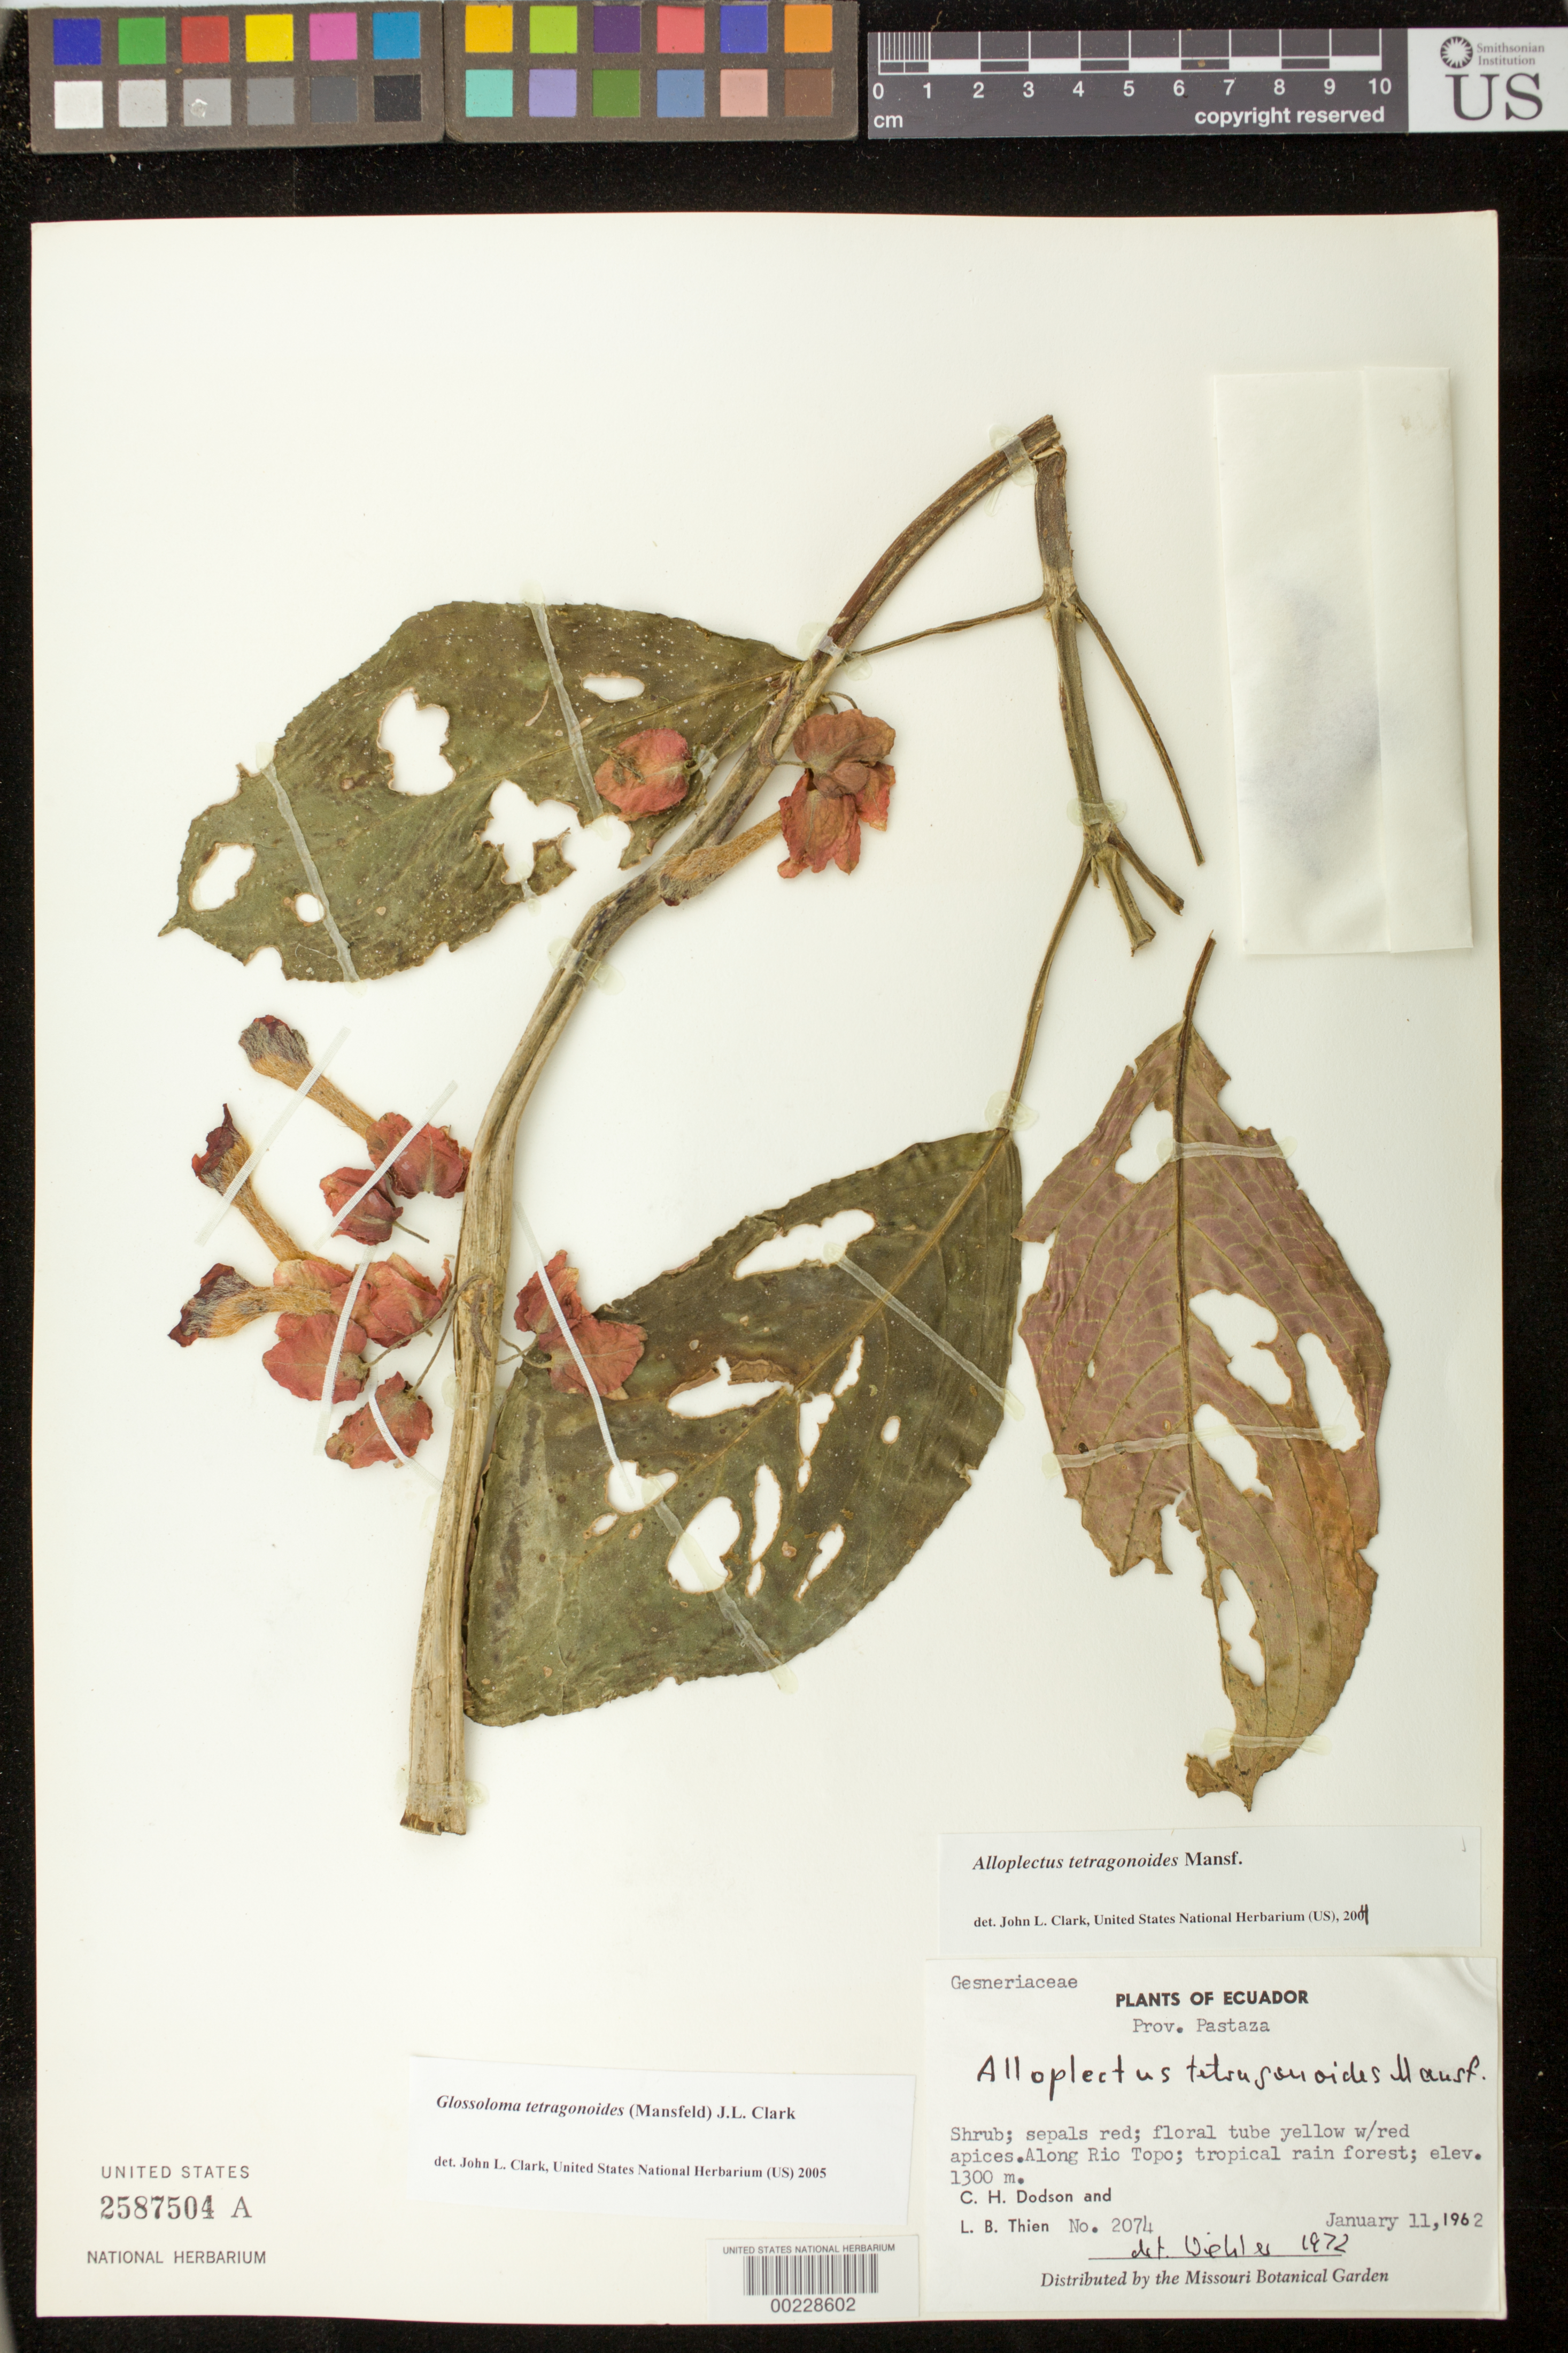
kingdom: Plantae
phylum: Tracheophyta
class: Magnoliopsida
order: Lamiales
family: Gesneriaceae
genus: Glossoloma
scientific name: Glossoloma tetragonoides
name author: (Mansf.) J.L. Clark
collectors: C. H. Dodson & L. Thien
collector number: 2074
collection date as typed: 11 Jan 1962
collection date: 1962-01-11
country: Ecuador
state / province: Pastaza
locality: Along Rio Topo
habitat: Tropical rain forest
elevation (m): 1300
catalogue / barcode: US 2587504A